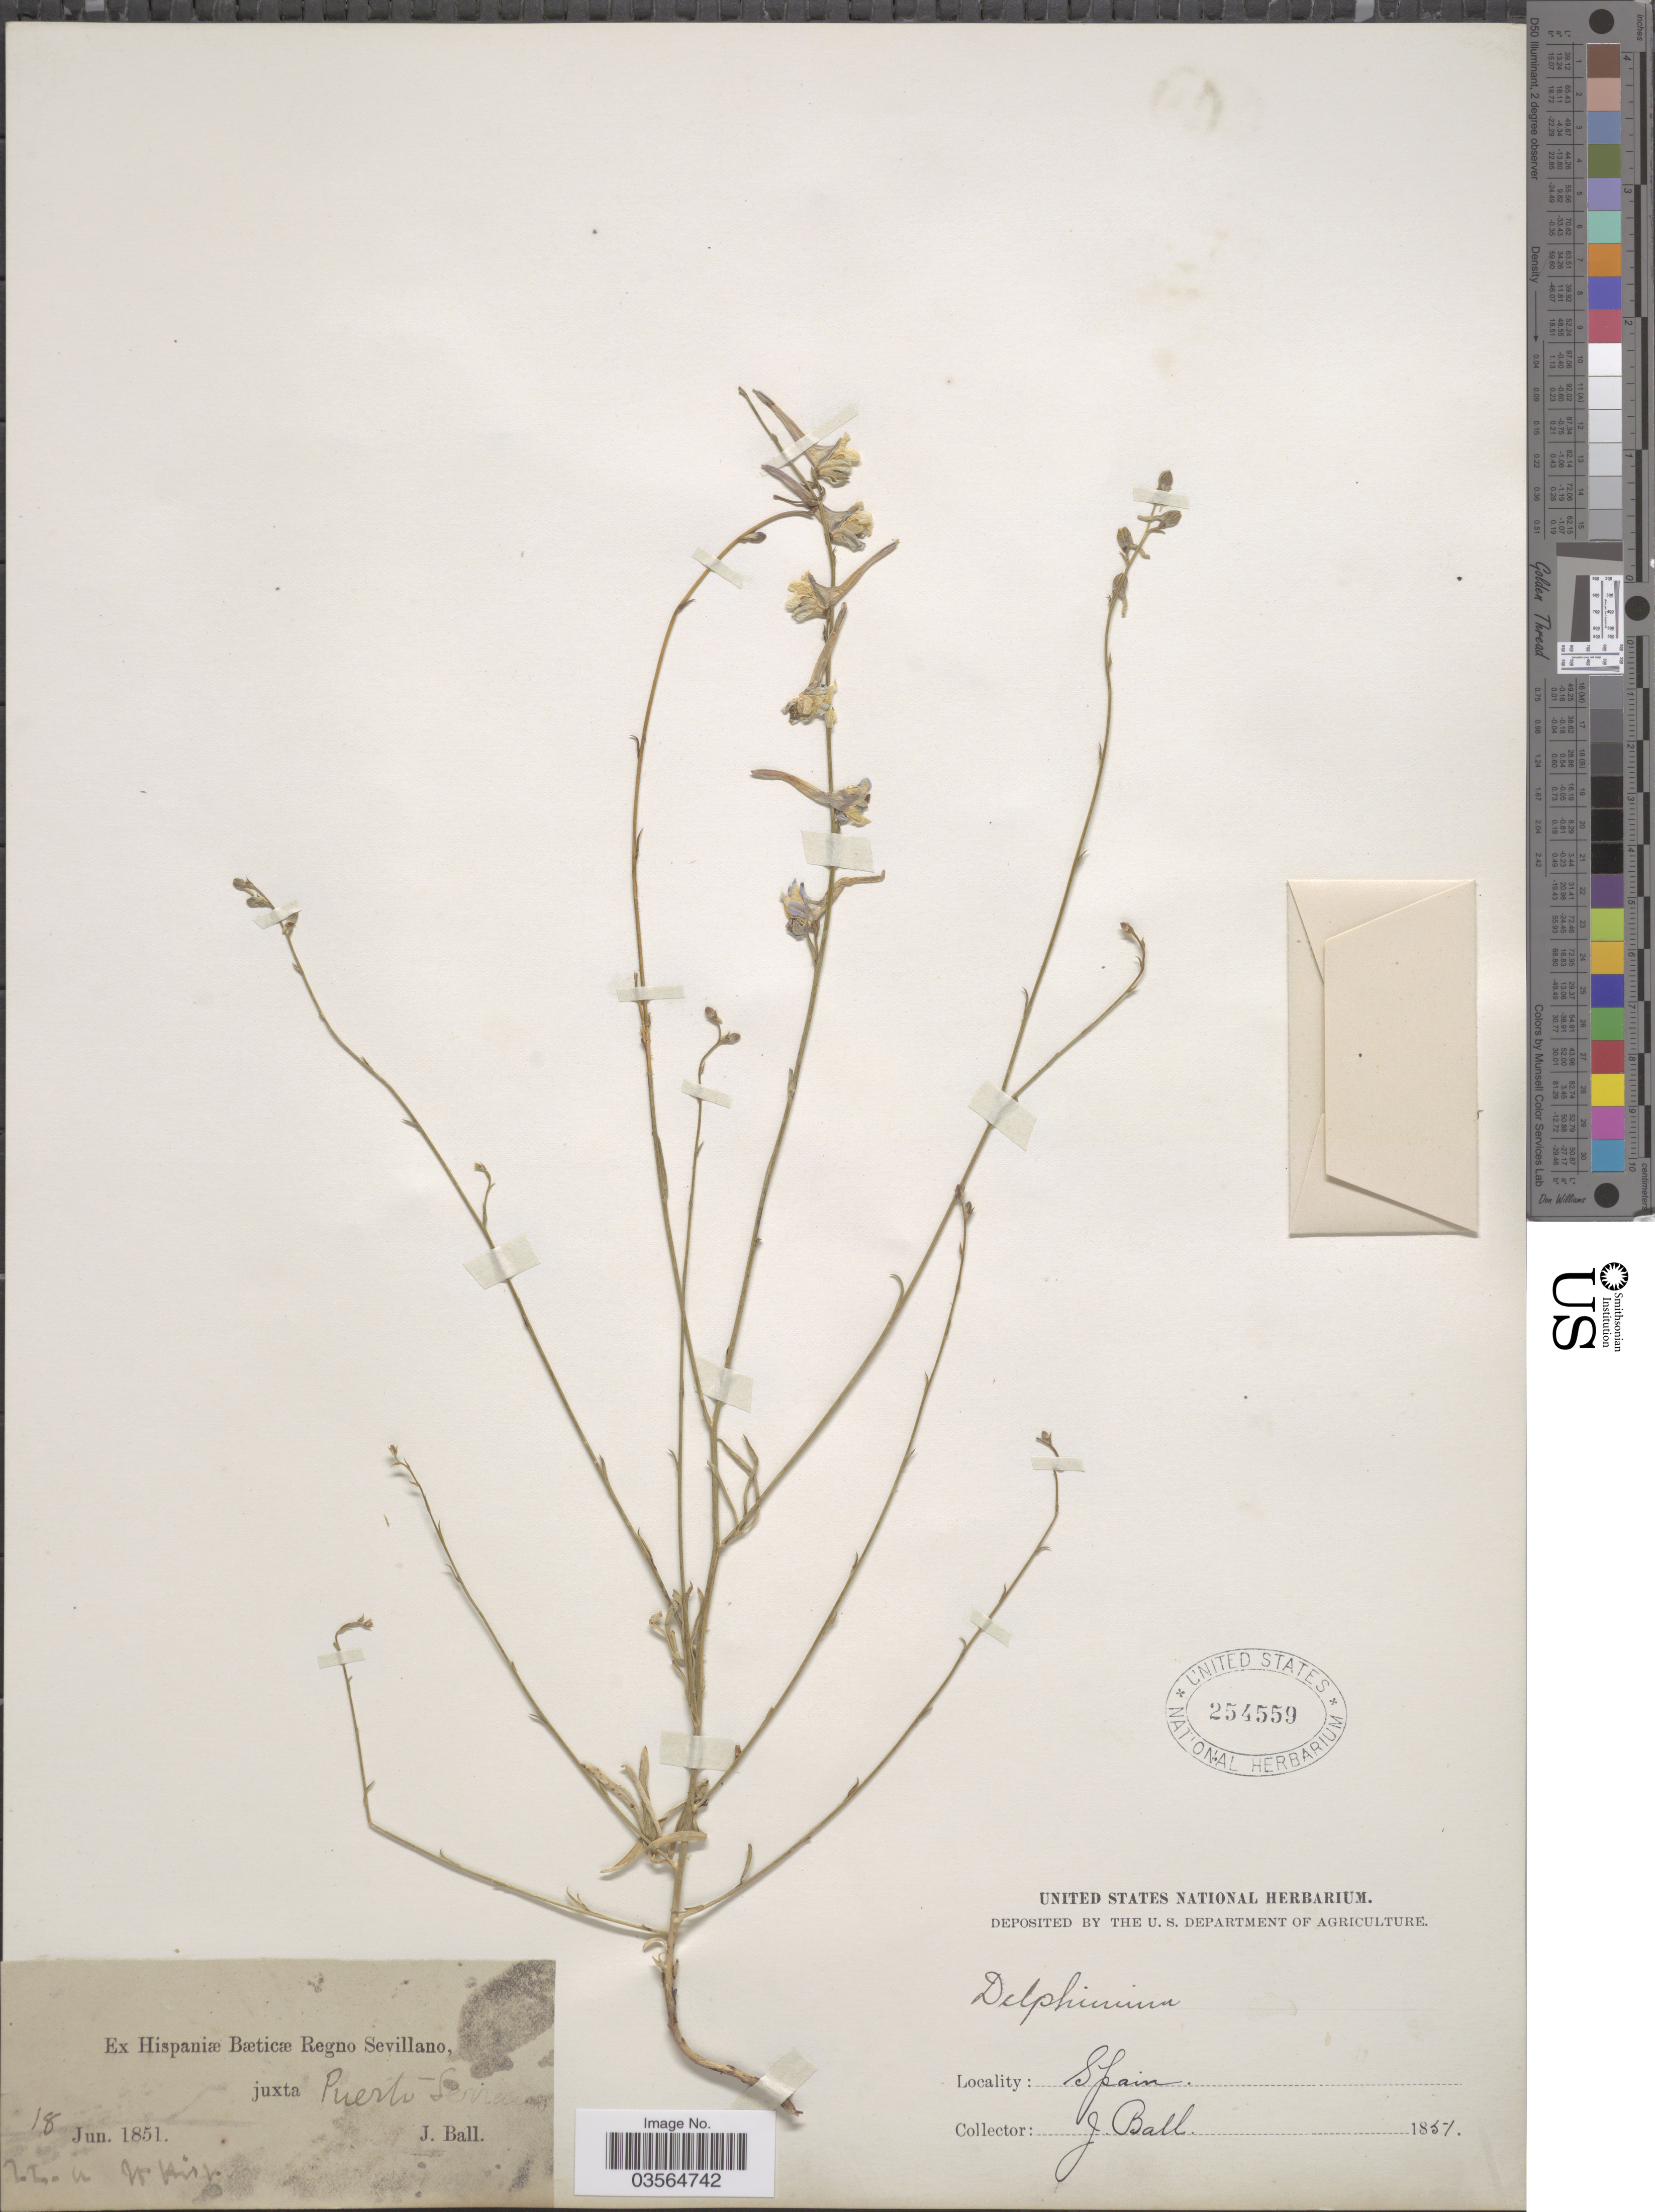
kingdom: Plantae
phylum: Tracheophyta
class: Magnoliopsida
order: Ranunculales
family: Ranunculaceae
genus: Delphinium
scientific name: Delphinium gracile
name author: DC.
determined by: Du Pasquier, P.-E.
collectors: J. Ball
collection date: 1851-06-18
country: Spain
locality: Ex Hispaniæ Regno Sevillano, juxta. Puerto Sevillano. N Hisp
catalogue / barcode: US 254559